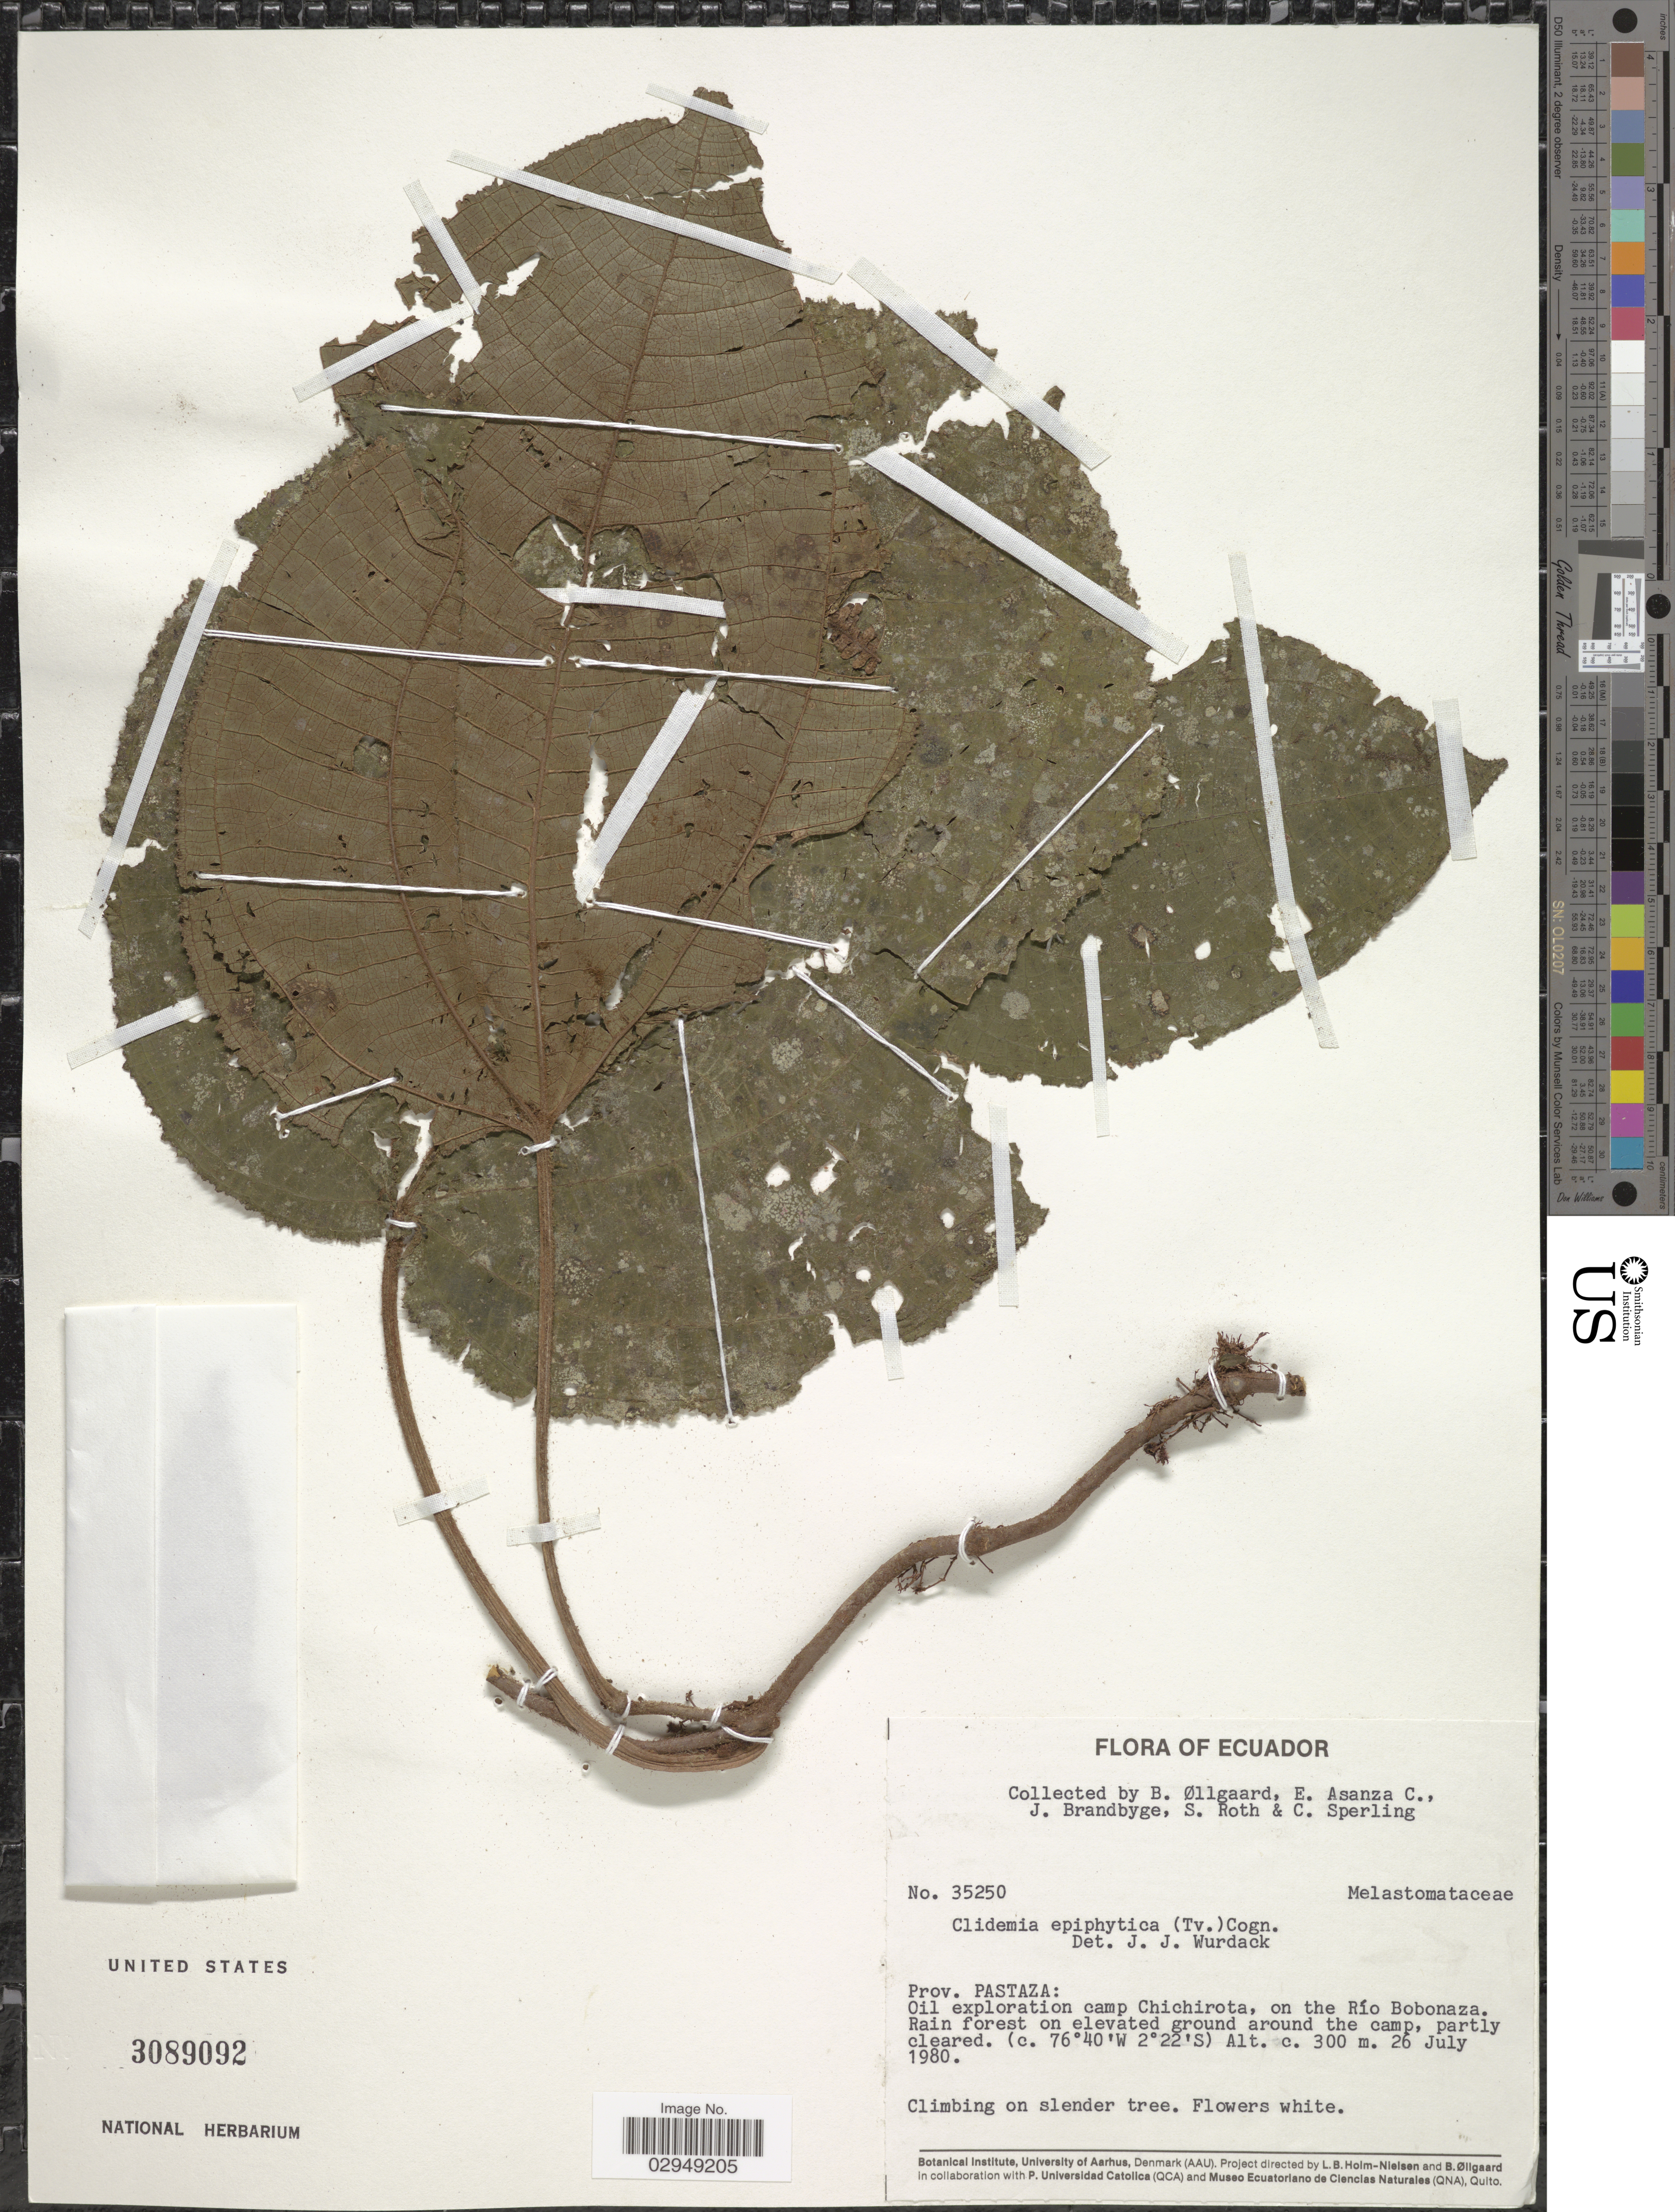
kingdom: Plantae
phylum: Tracheophyta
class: Magnoliopsida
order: Myrtales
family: Melastomataceae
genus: Clidemia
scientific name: Clidemia epiphytica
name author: (Triana) Cogn.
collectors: E. Asanza C., J. Brandbyge, S. Roth & C. Sperling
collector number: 35250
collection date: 1980-07-26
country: Ecuador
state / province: Pastaza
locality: Oil exploration camp Chichirota, on the Río Bobonaza.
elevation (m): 300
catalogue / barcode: US 3089092